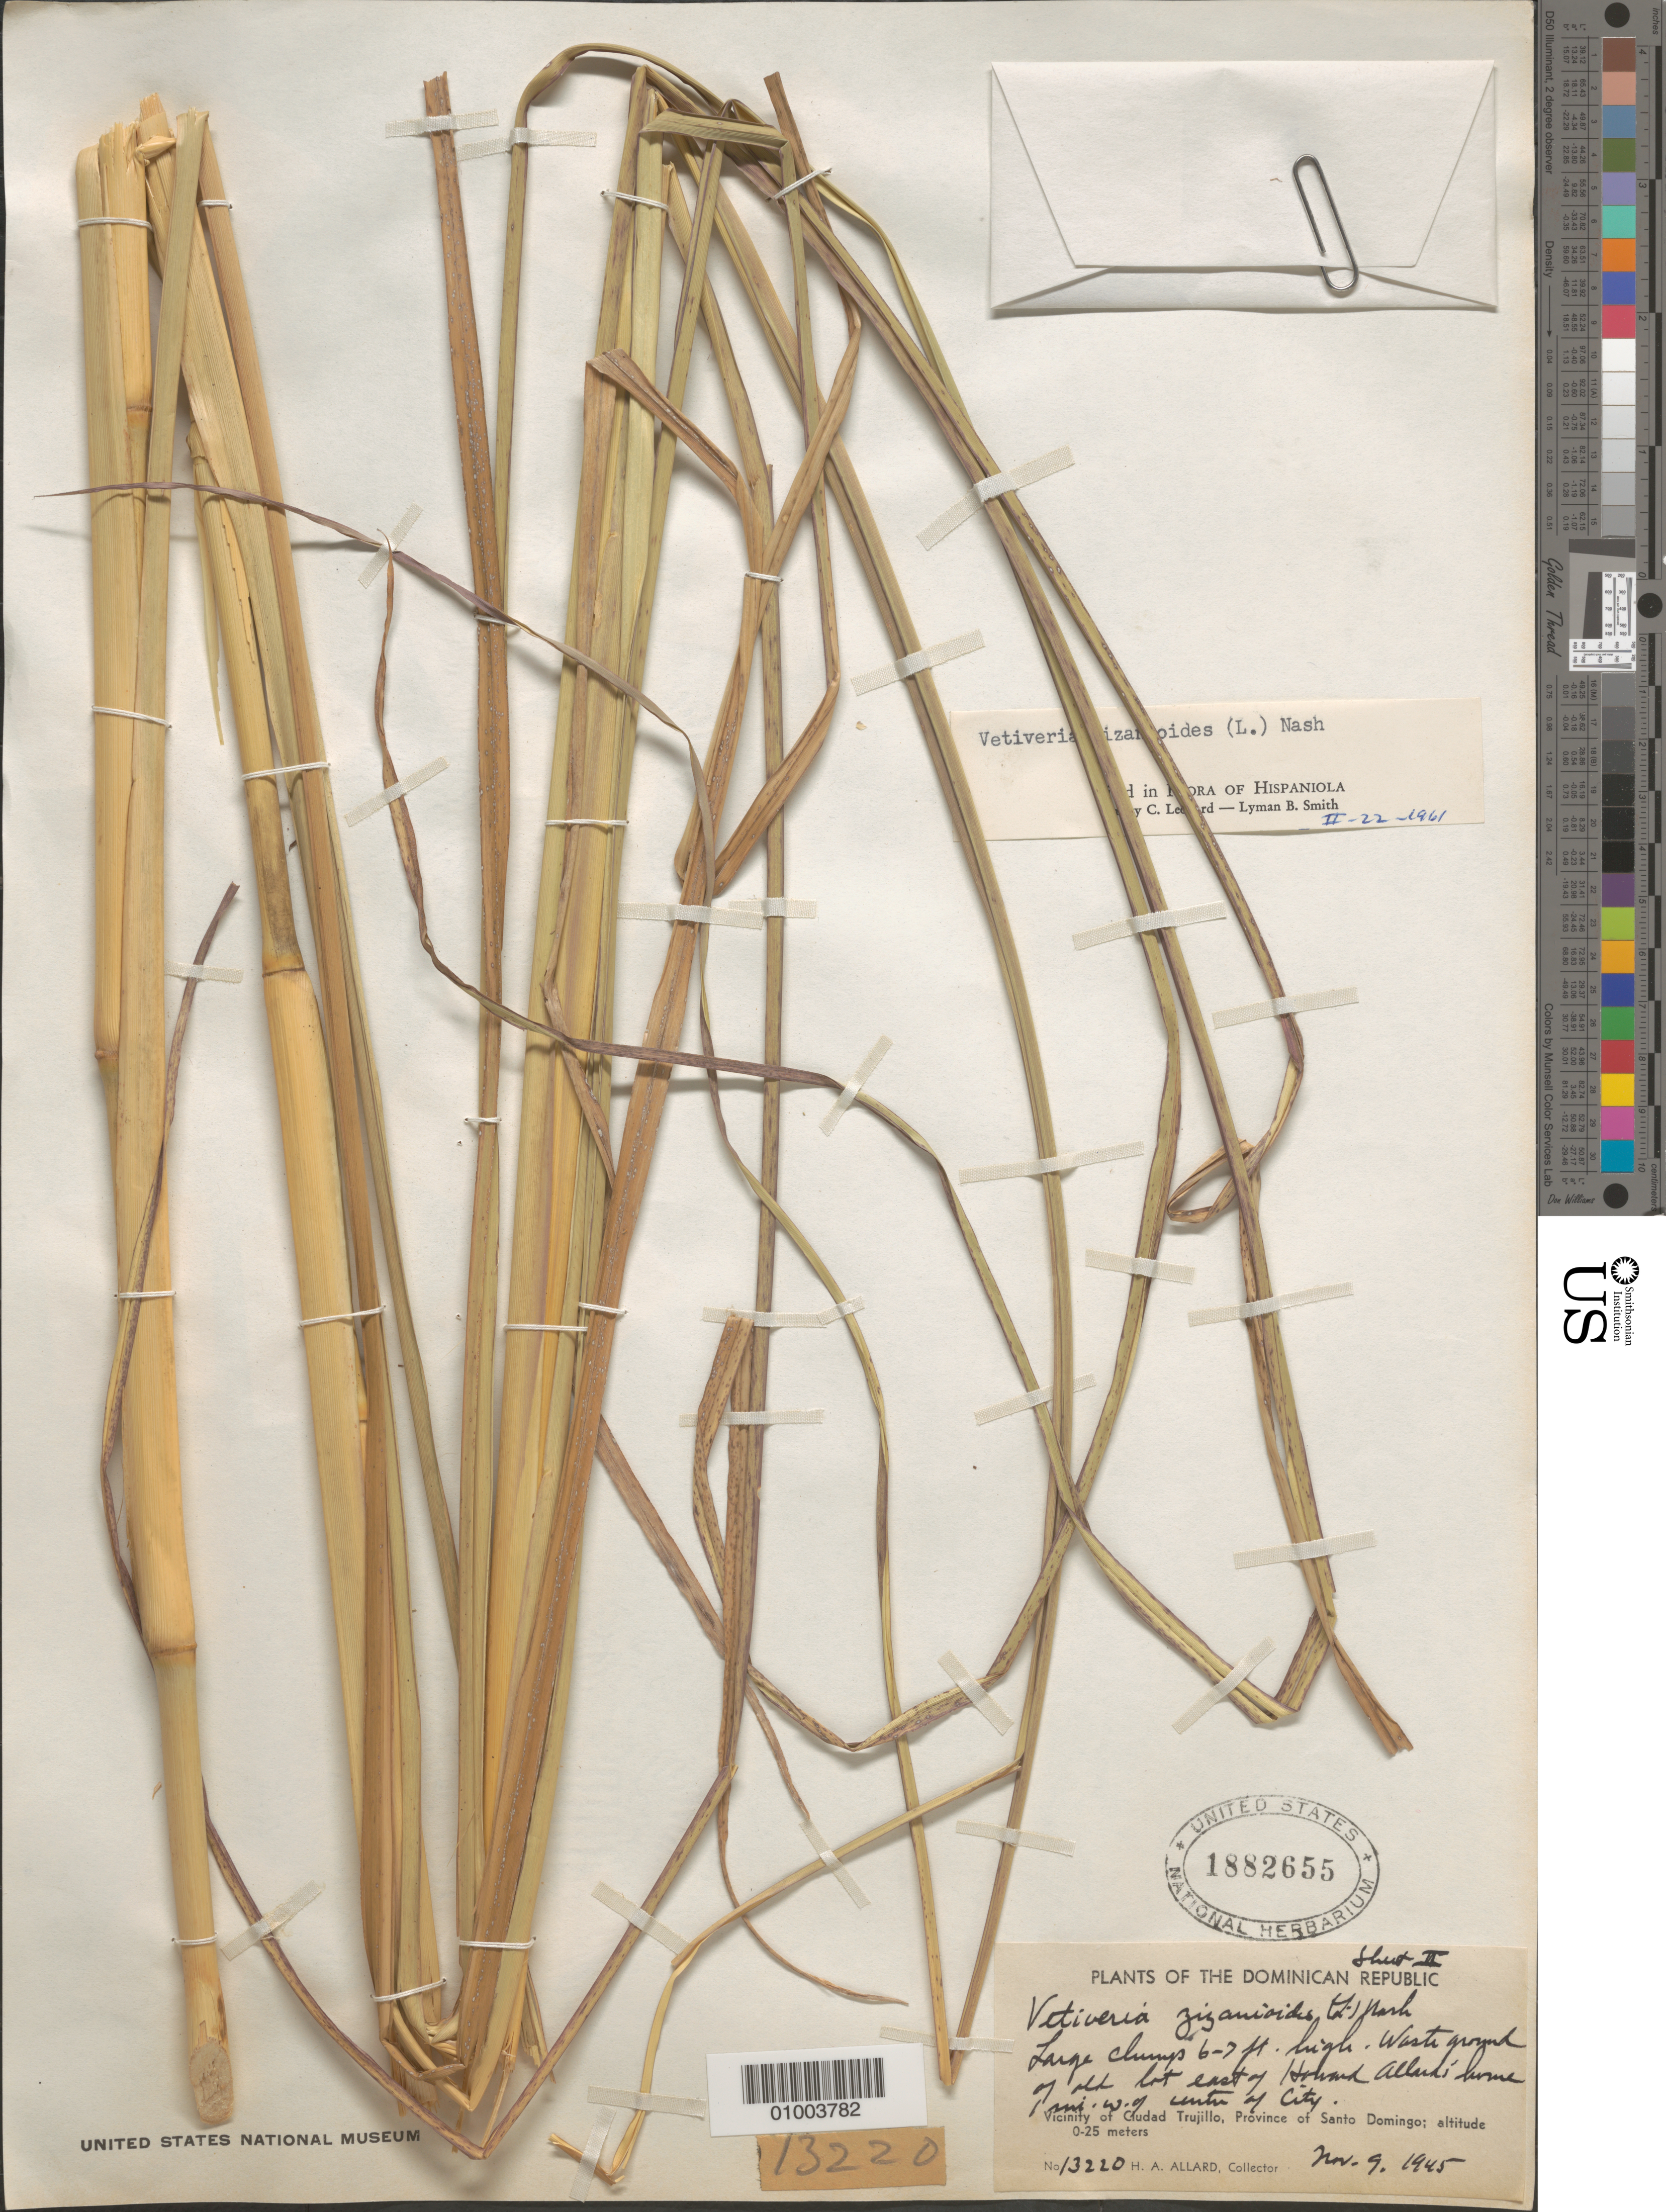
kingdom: Plantae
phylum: Tracheophyta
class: Liliopsida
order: Poales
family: Poaceae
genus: Vetiveria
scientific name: Vetiveria zizanioides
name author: (L.) Nash ex Small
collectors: H. A. Allard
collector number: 13220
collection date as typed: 09 Nov 1945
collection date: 1945-11-09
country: Dominican Republic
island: Hispaniola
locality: Cludad Trujillo, Province of santo domingo.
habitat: waste ground of old flat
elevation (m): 0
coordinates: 0 N, 0 E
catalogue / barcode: US 1882655